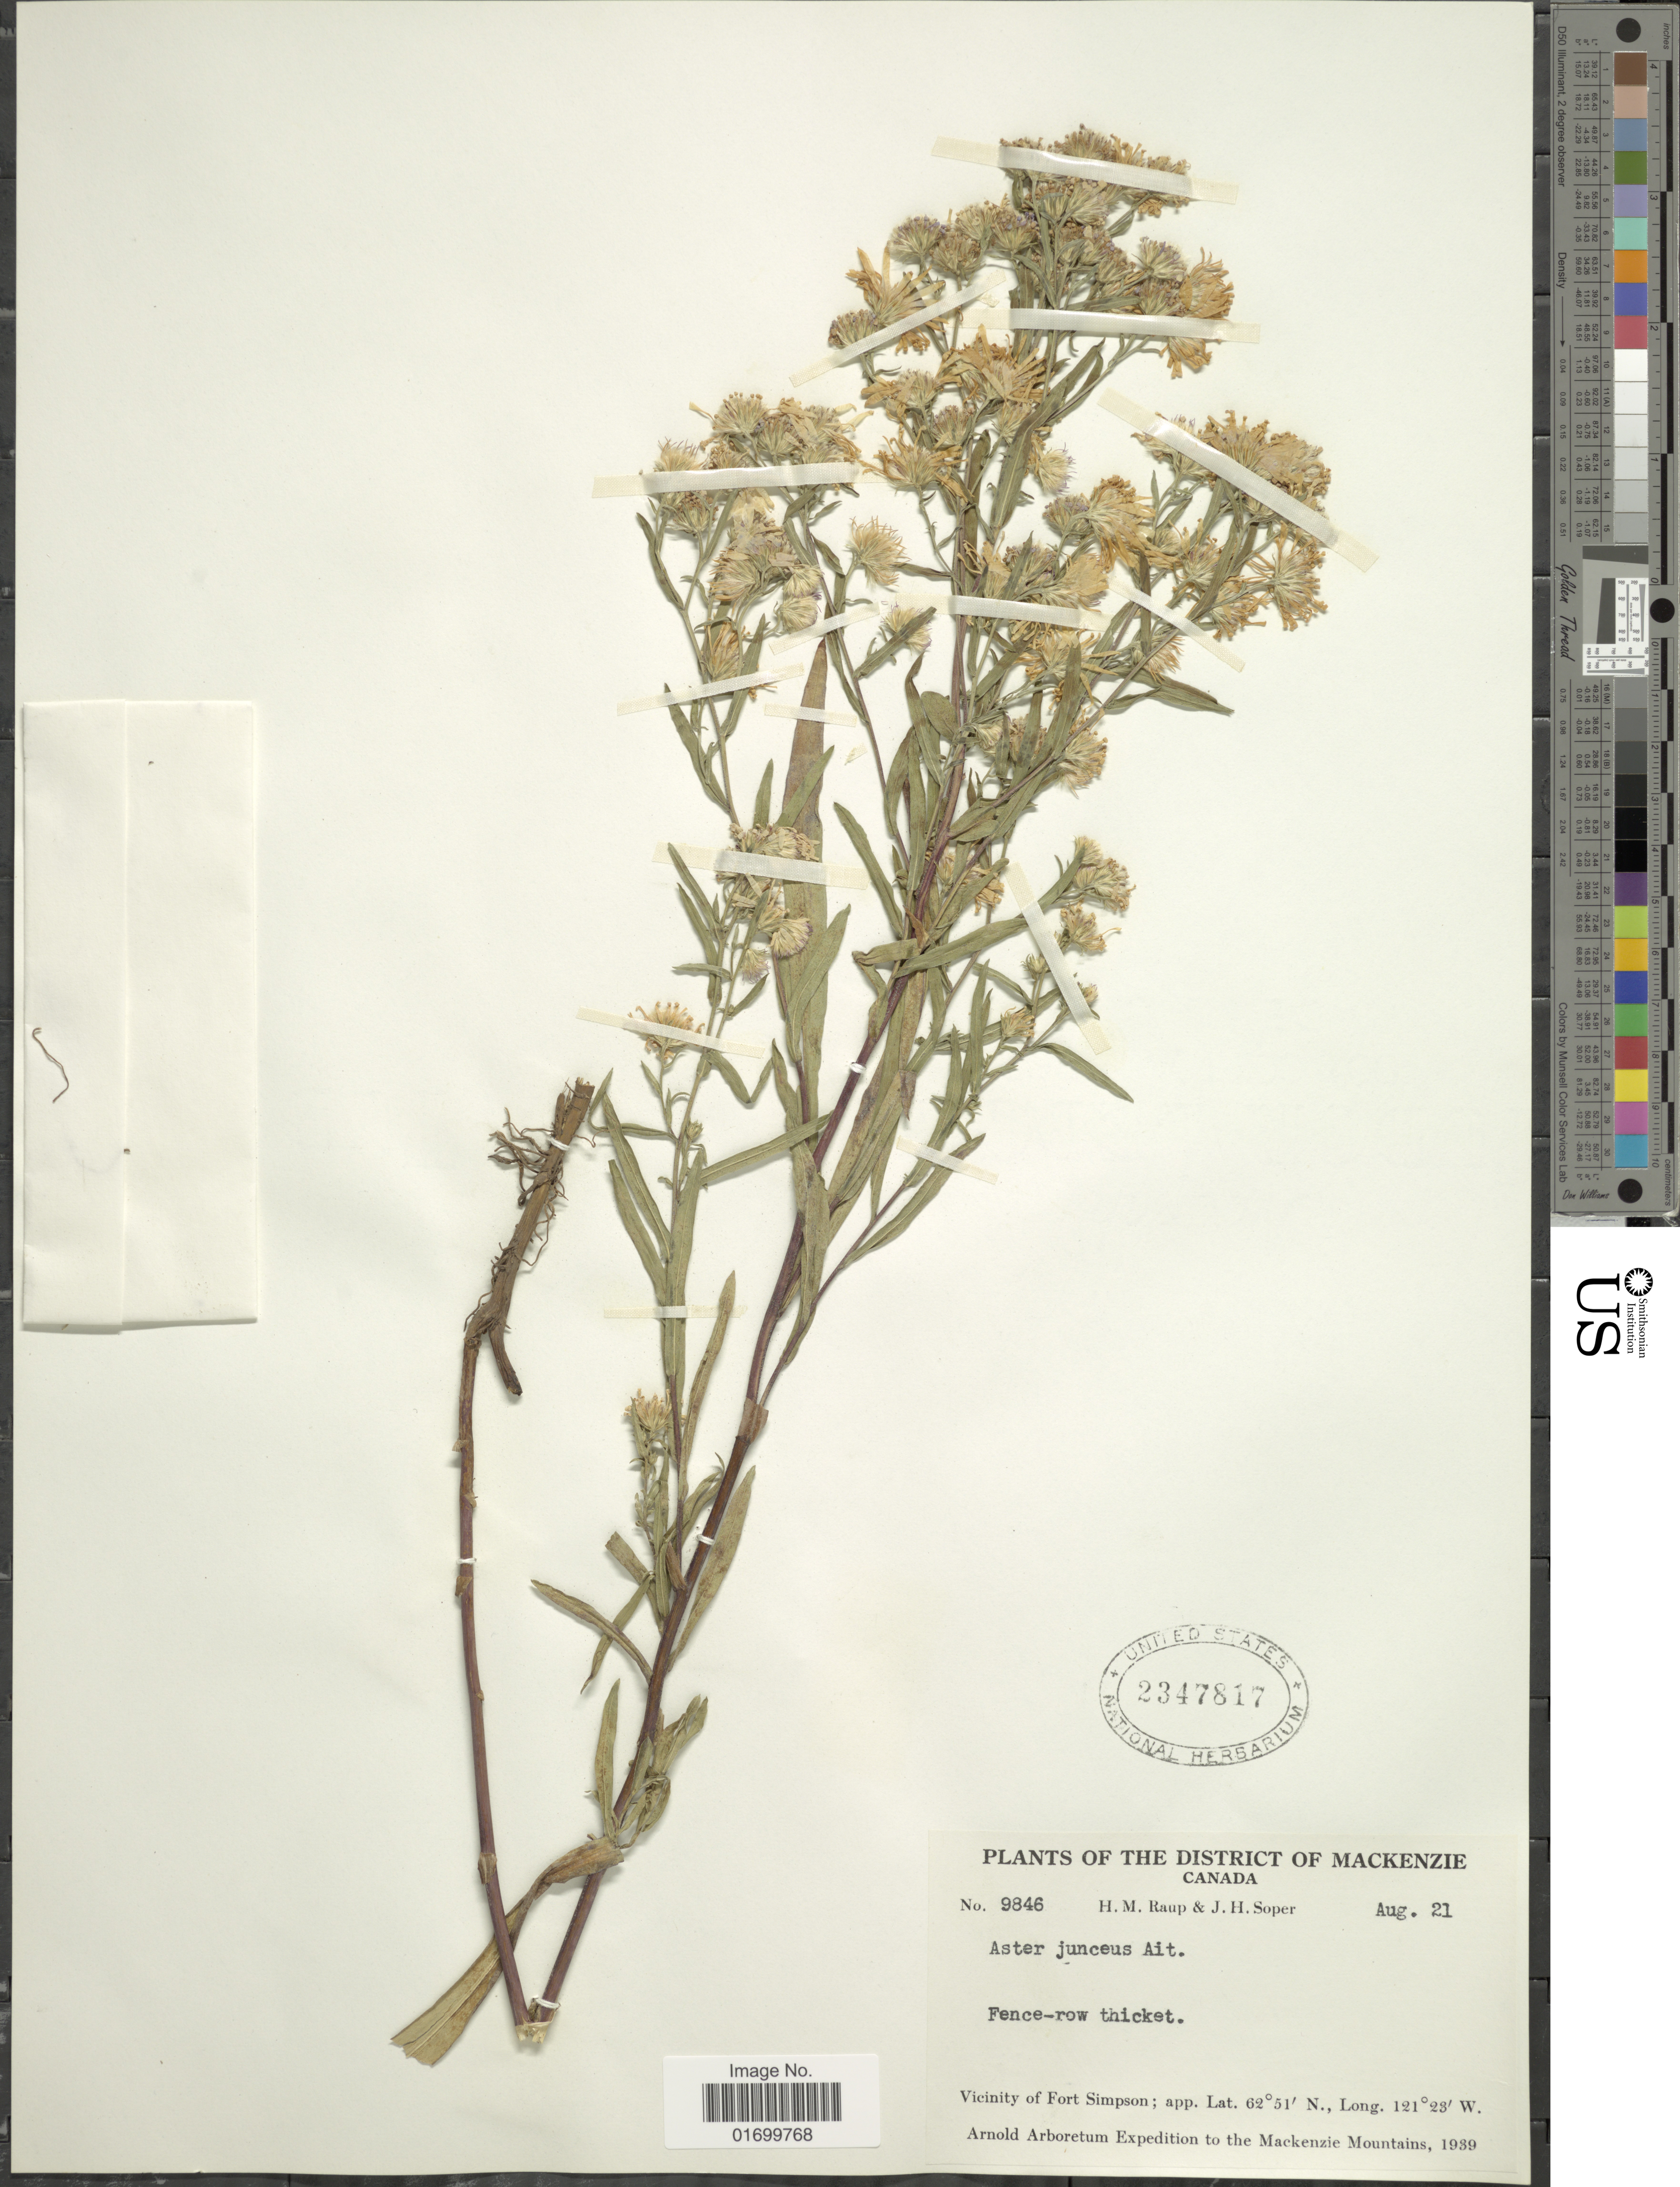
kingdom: Plantae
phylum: Tracheophyta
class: Magnoliopsida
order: Asterales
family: Asteraceae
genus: Symphyotrichum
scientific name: Symphyotrichum boreale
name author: (Torr. & A. Gray) Á. Löve & D. Löve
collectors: H. Raup & J. H. Soper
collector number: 9846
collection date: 1939-08-21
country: Canada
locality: The District of Mackenzie. Vicinity of Fort Simpson.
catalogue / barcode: US 2347817